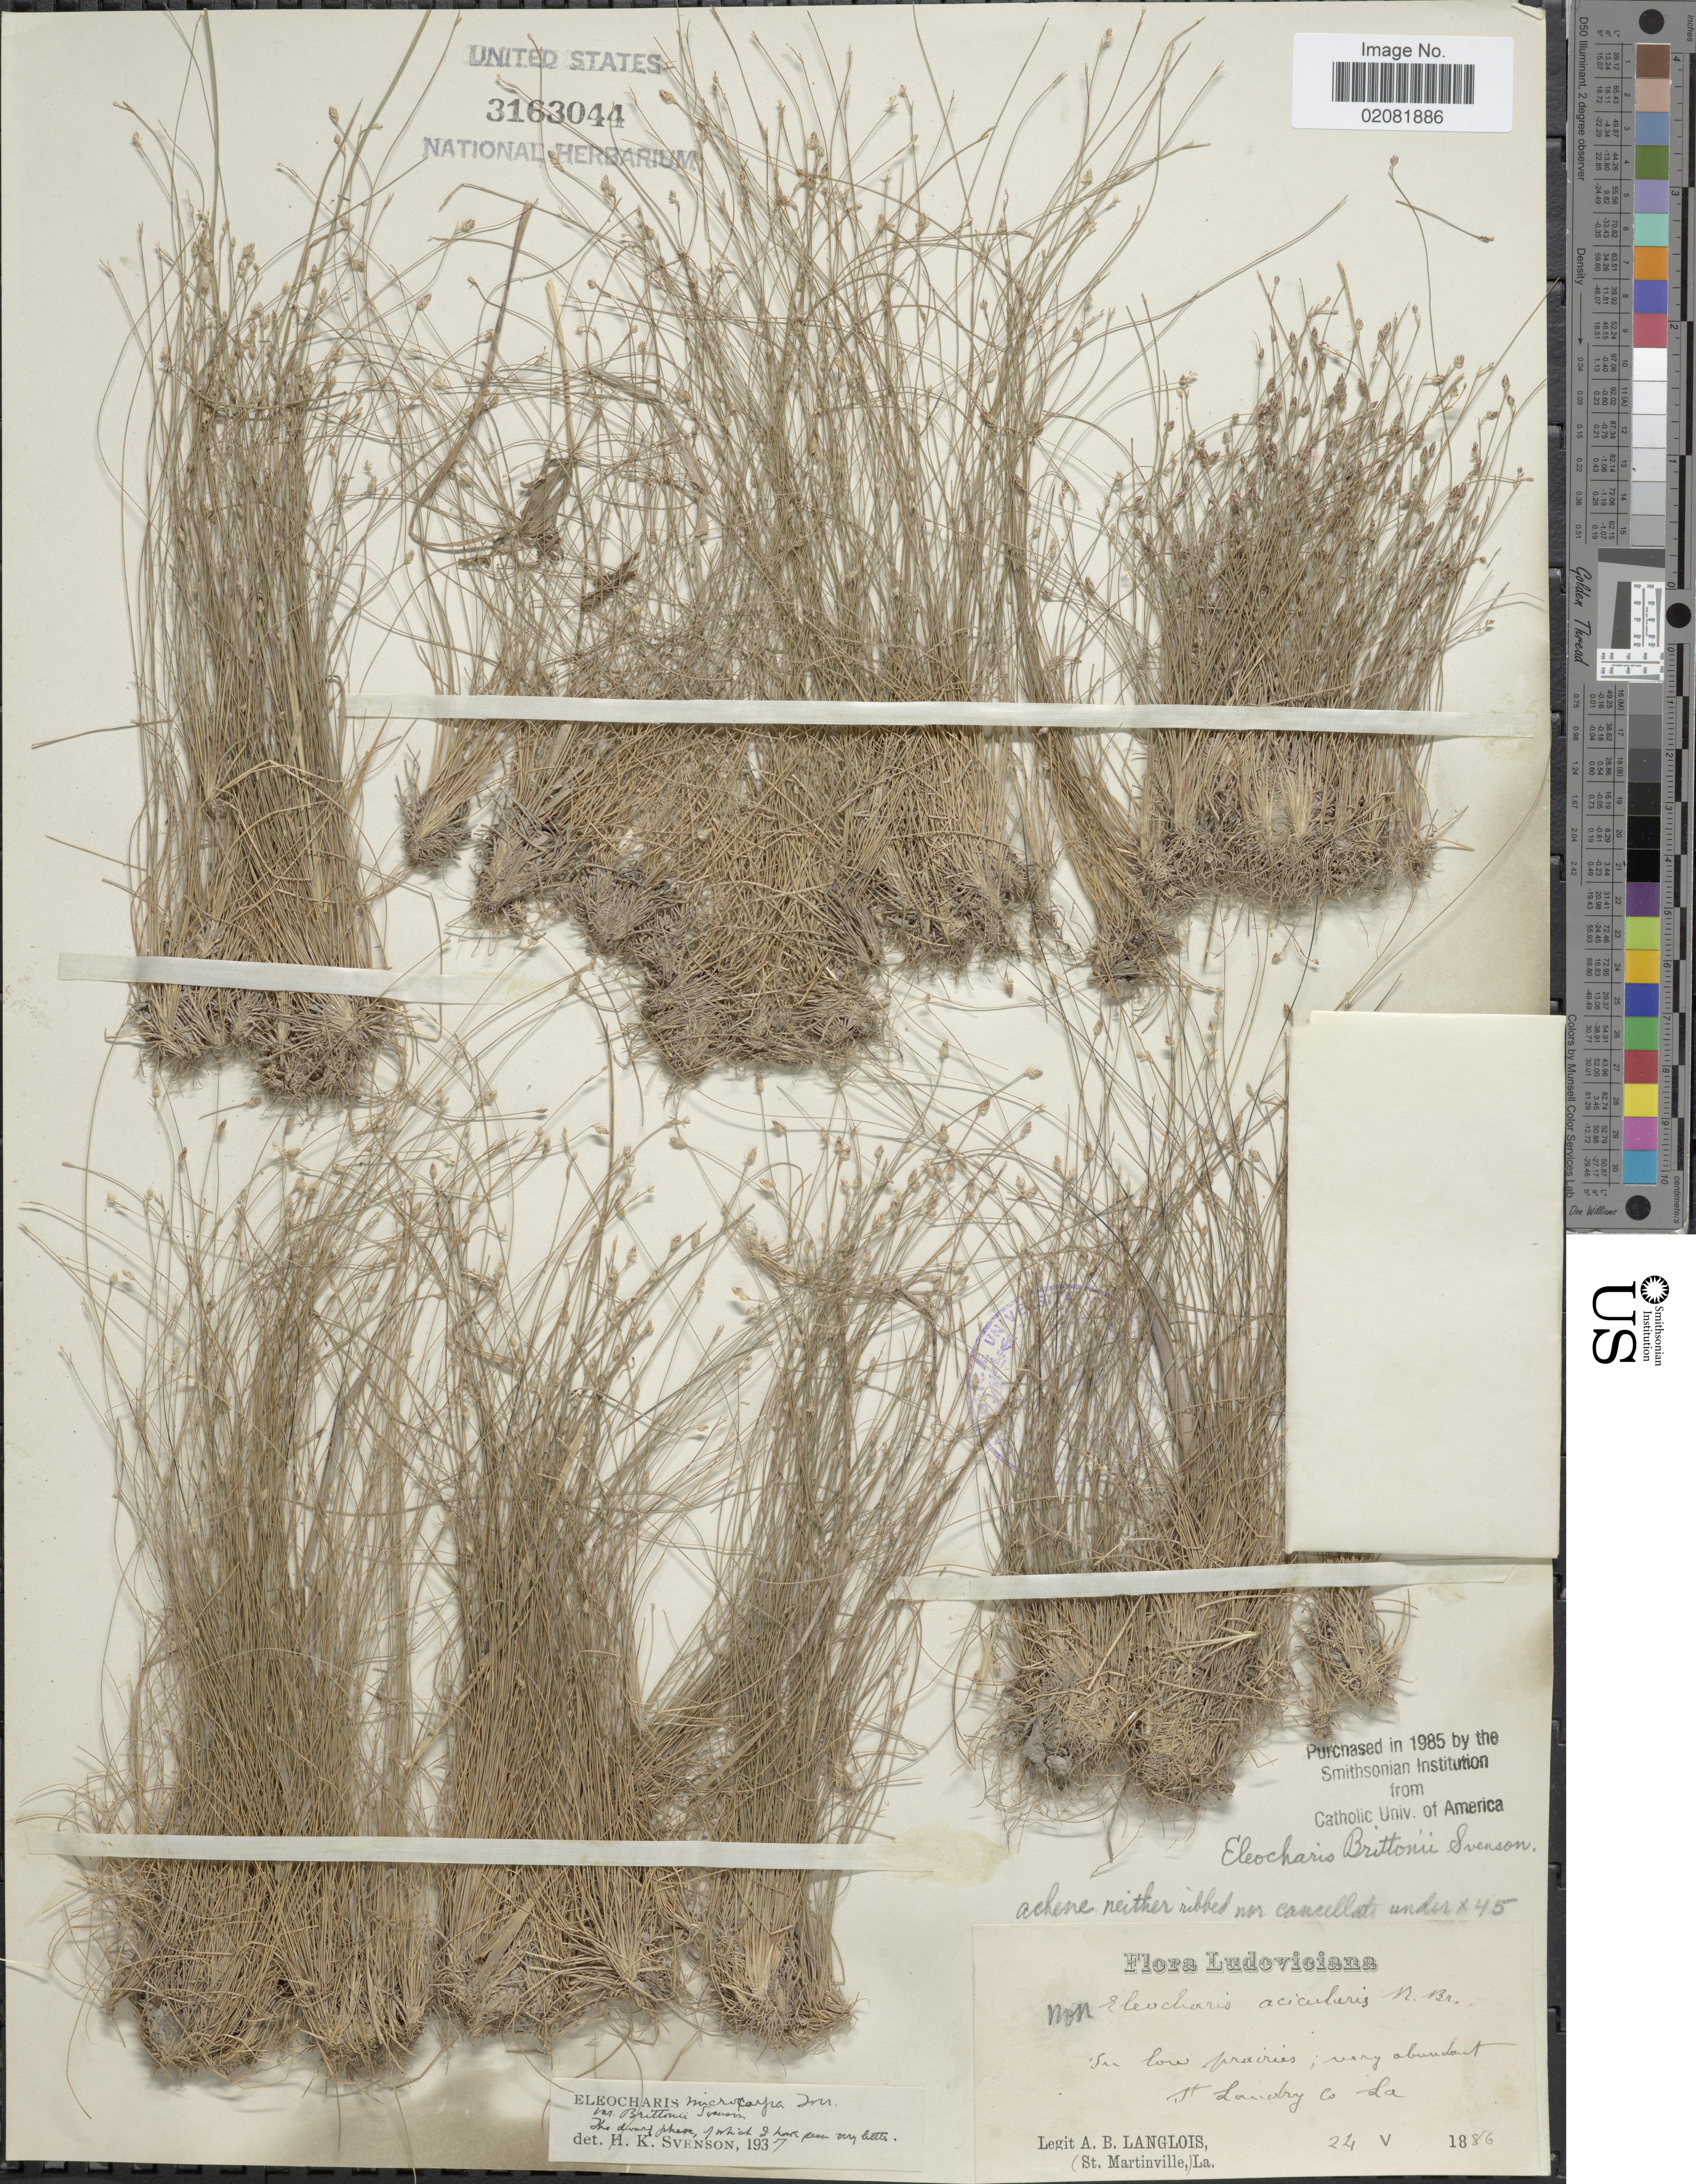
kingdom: Plantae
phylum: Tracheophyta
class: Liliopsida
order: Poales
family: Cyperaceae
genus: Eleocharis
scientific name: Eleocharis brittonii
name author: Svenson ex Small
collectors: A. Langlois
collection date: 1886-05-24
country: United States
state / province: Louisiana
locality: Ludoviciana, St. Laundry Co.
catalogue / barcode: US 3163044